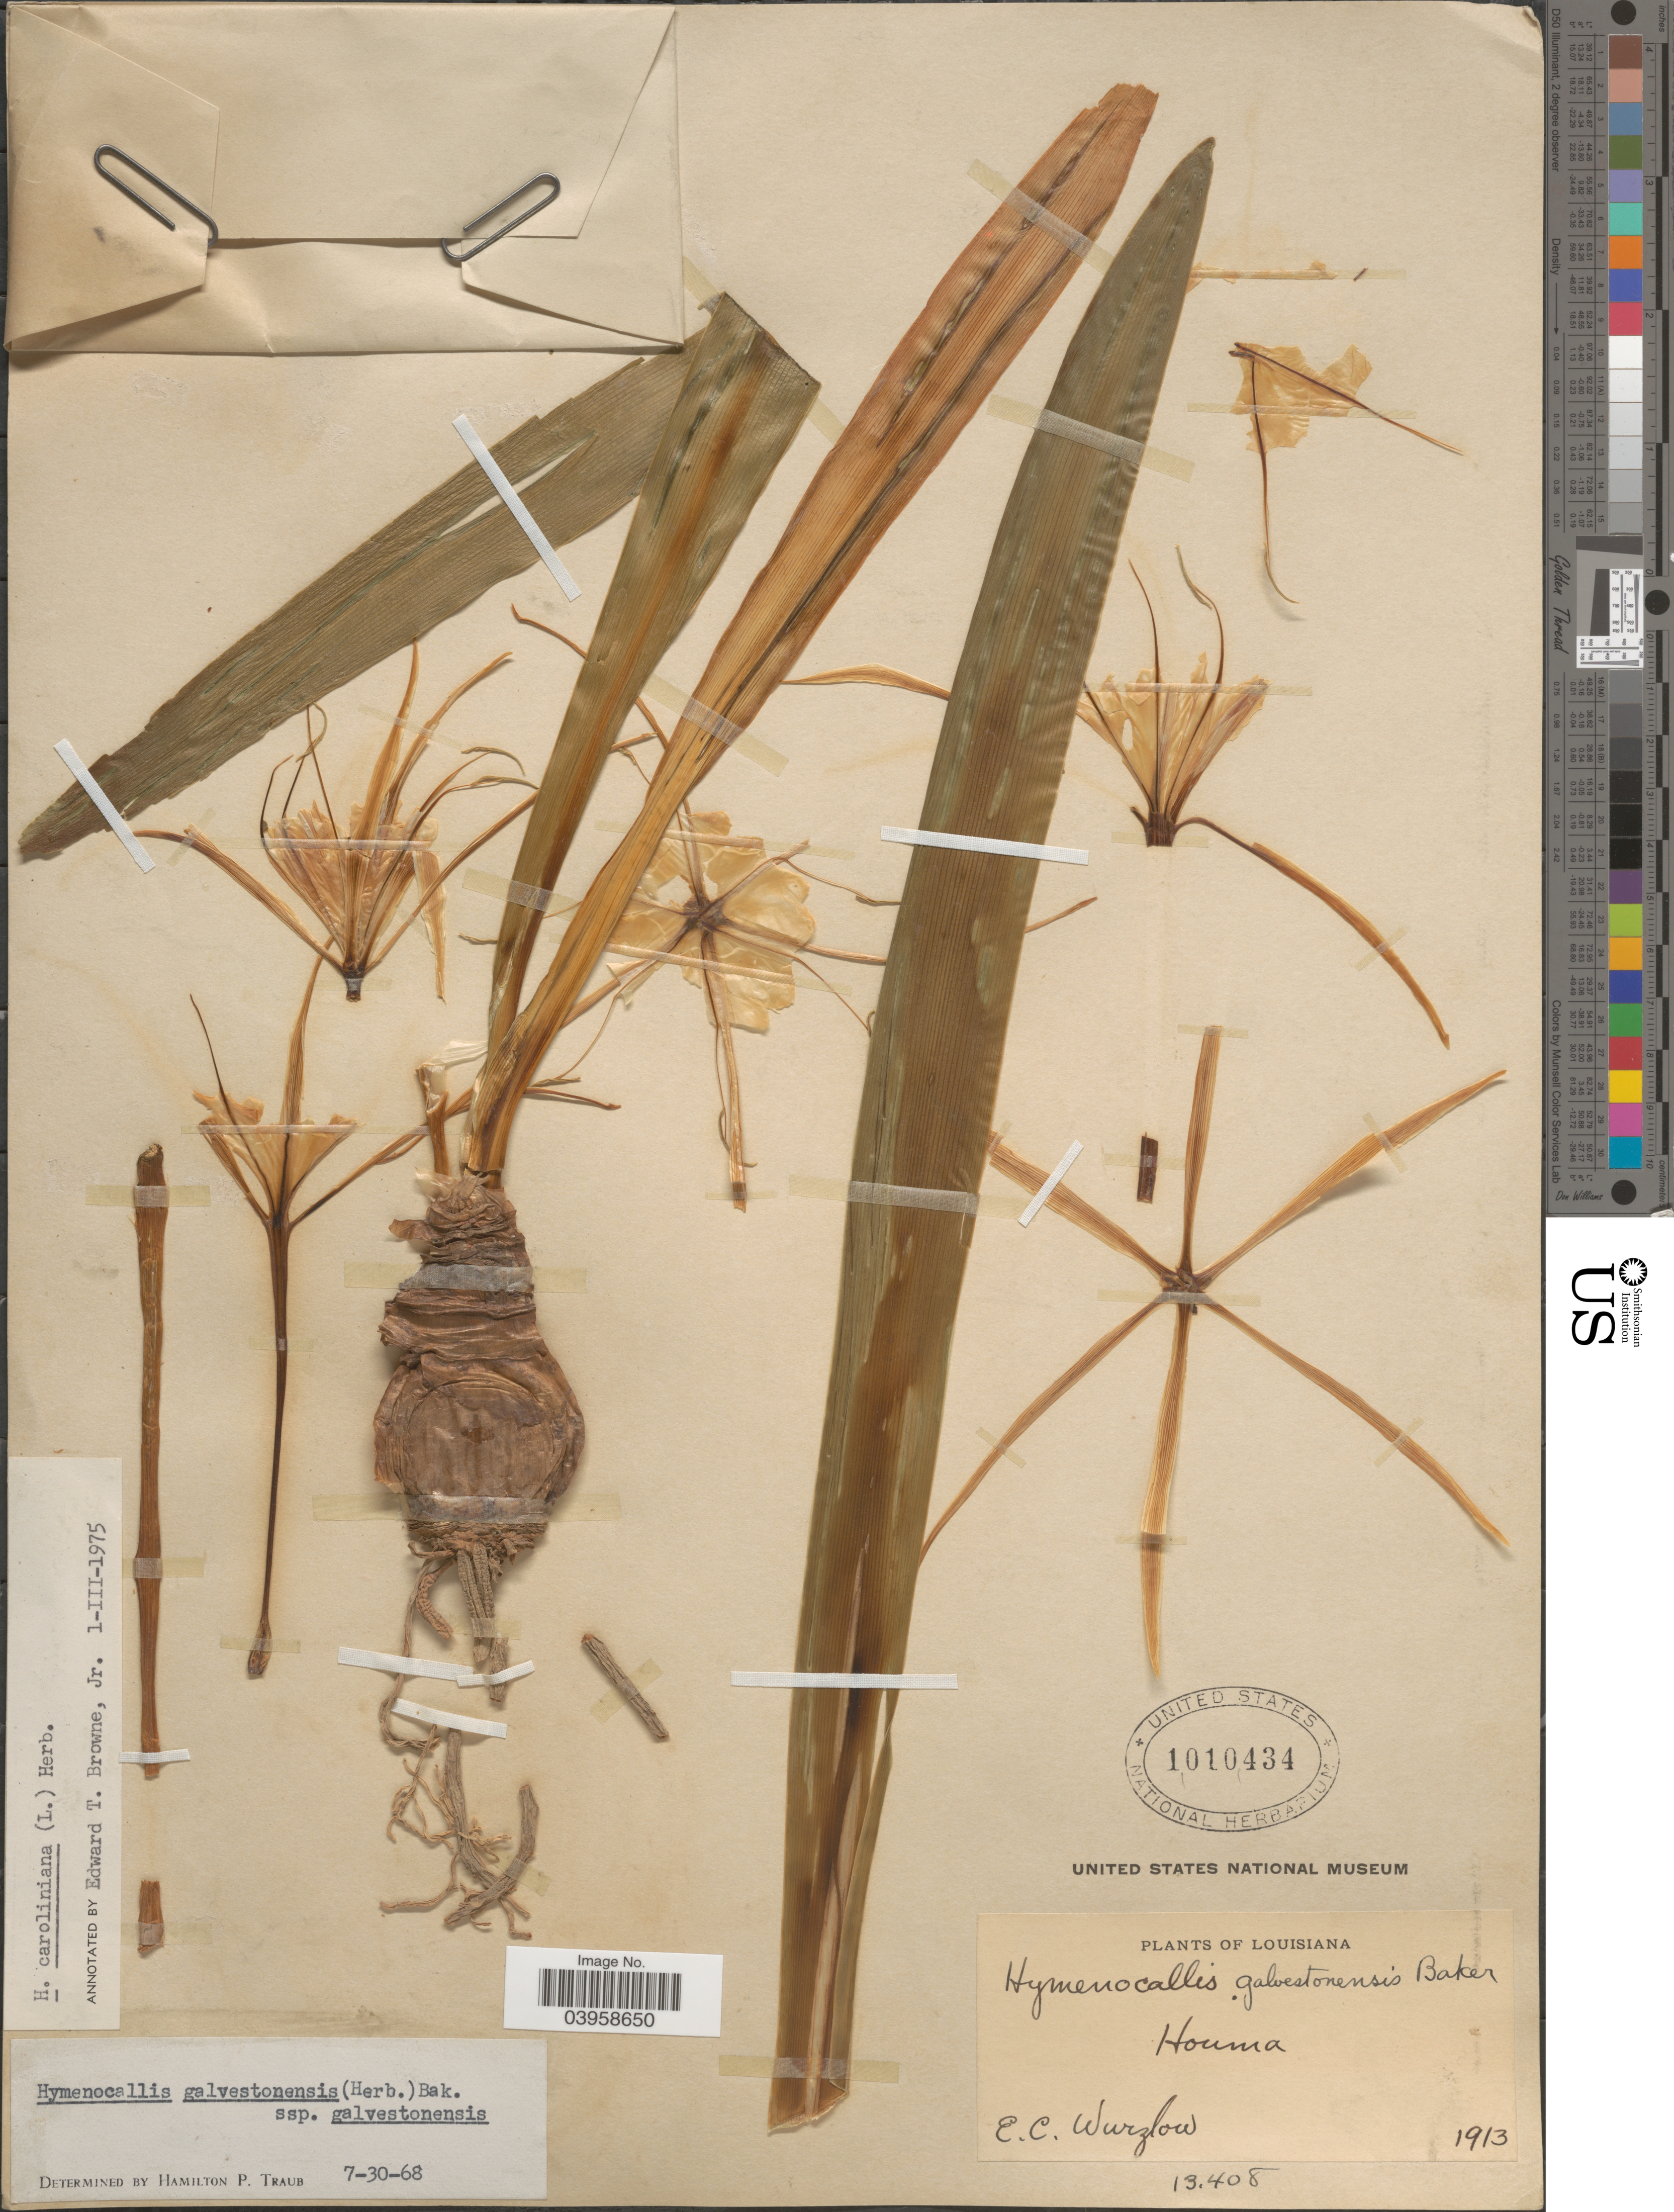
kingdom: Plantae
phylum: Tracheophyta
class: Liliopsida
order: Asparagales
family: Amaryllidaceae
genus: Hymenocallis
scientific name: Hymenocallis caroliniana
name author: (L.) Herb.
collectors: E. Wurzlow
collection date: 1913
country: United States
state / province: Louisiana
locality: Houma.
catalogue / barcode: US 1010434